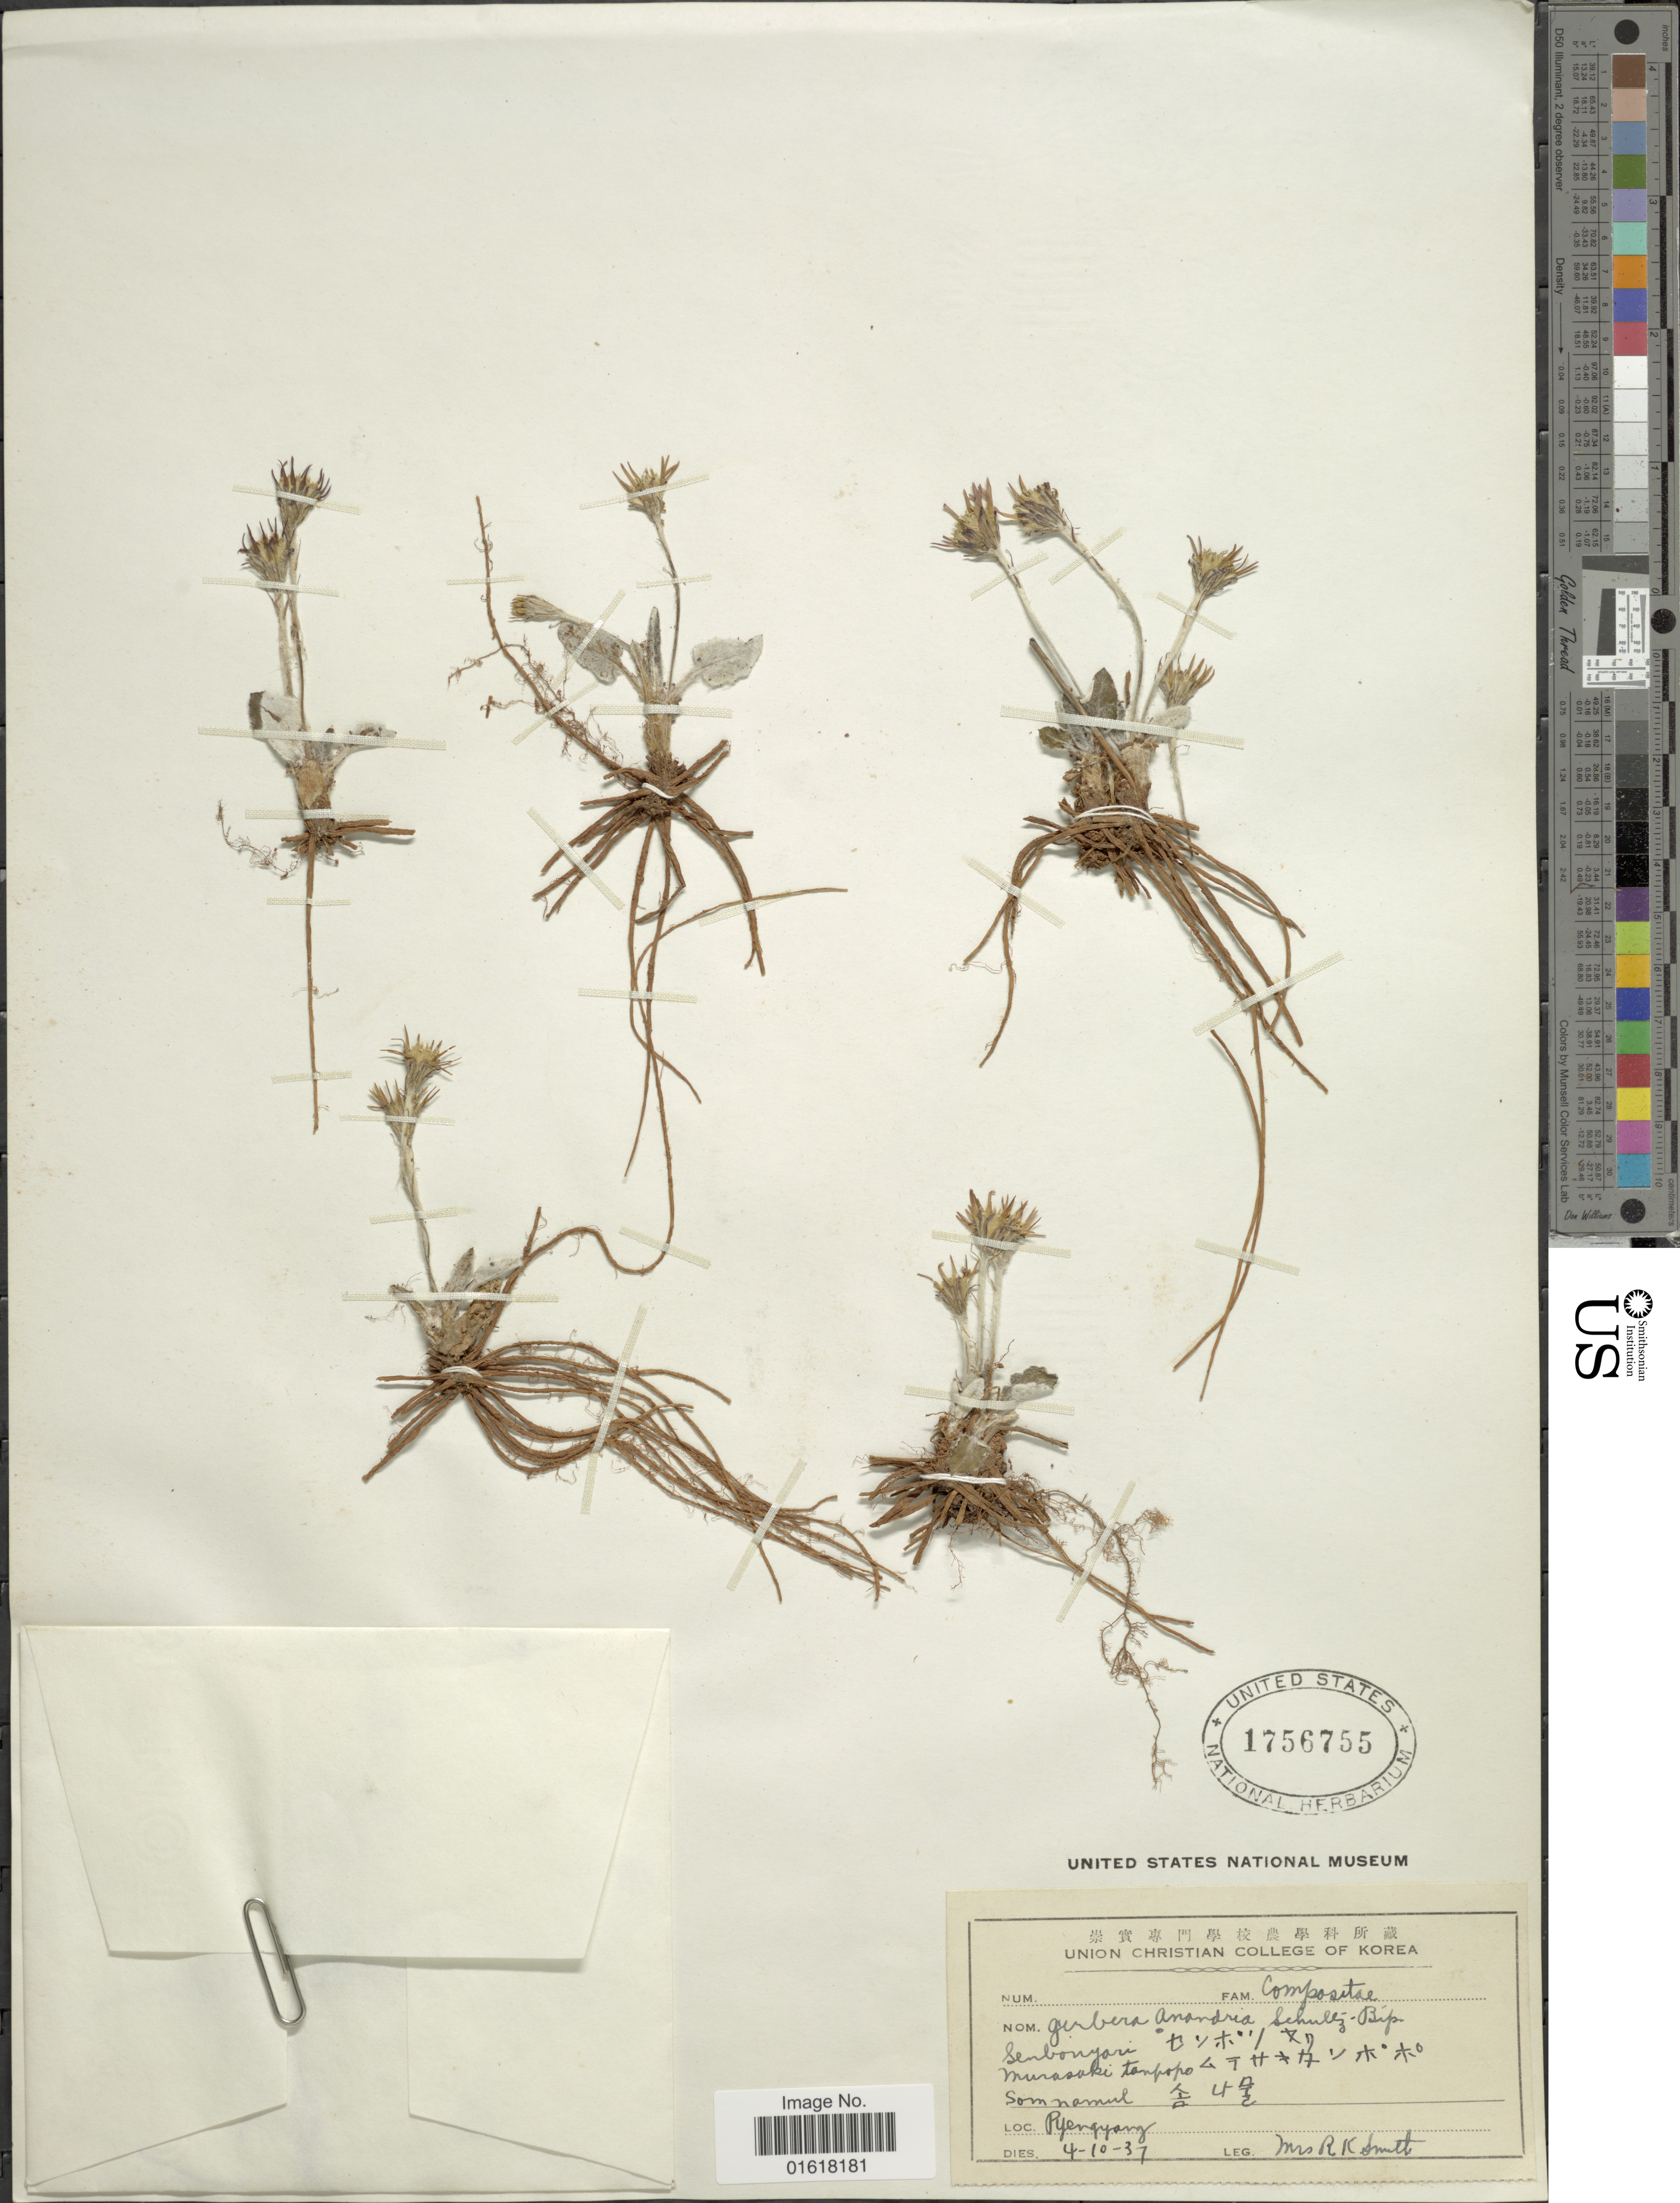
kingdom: Plantae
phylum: Tracheophyta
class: Magnoliopsida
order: Asterales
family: Asteraceae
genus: Leibnitzia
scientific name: Leibnitzia anandria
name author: (L.) Nakai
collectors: R. Smith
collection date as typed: Transcribed d/m/y: 4/10/37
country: North Korea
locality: Pyengyang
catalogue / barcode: US 1756755